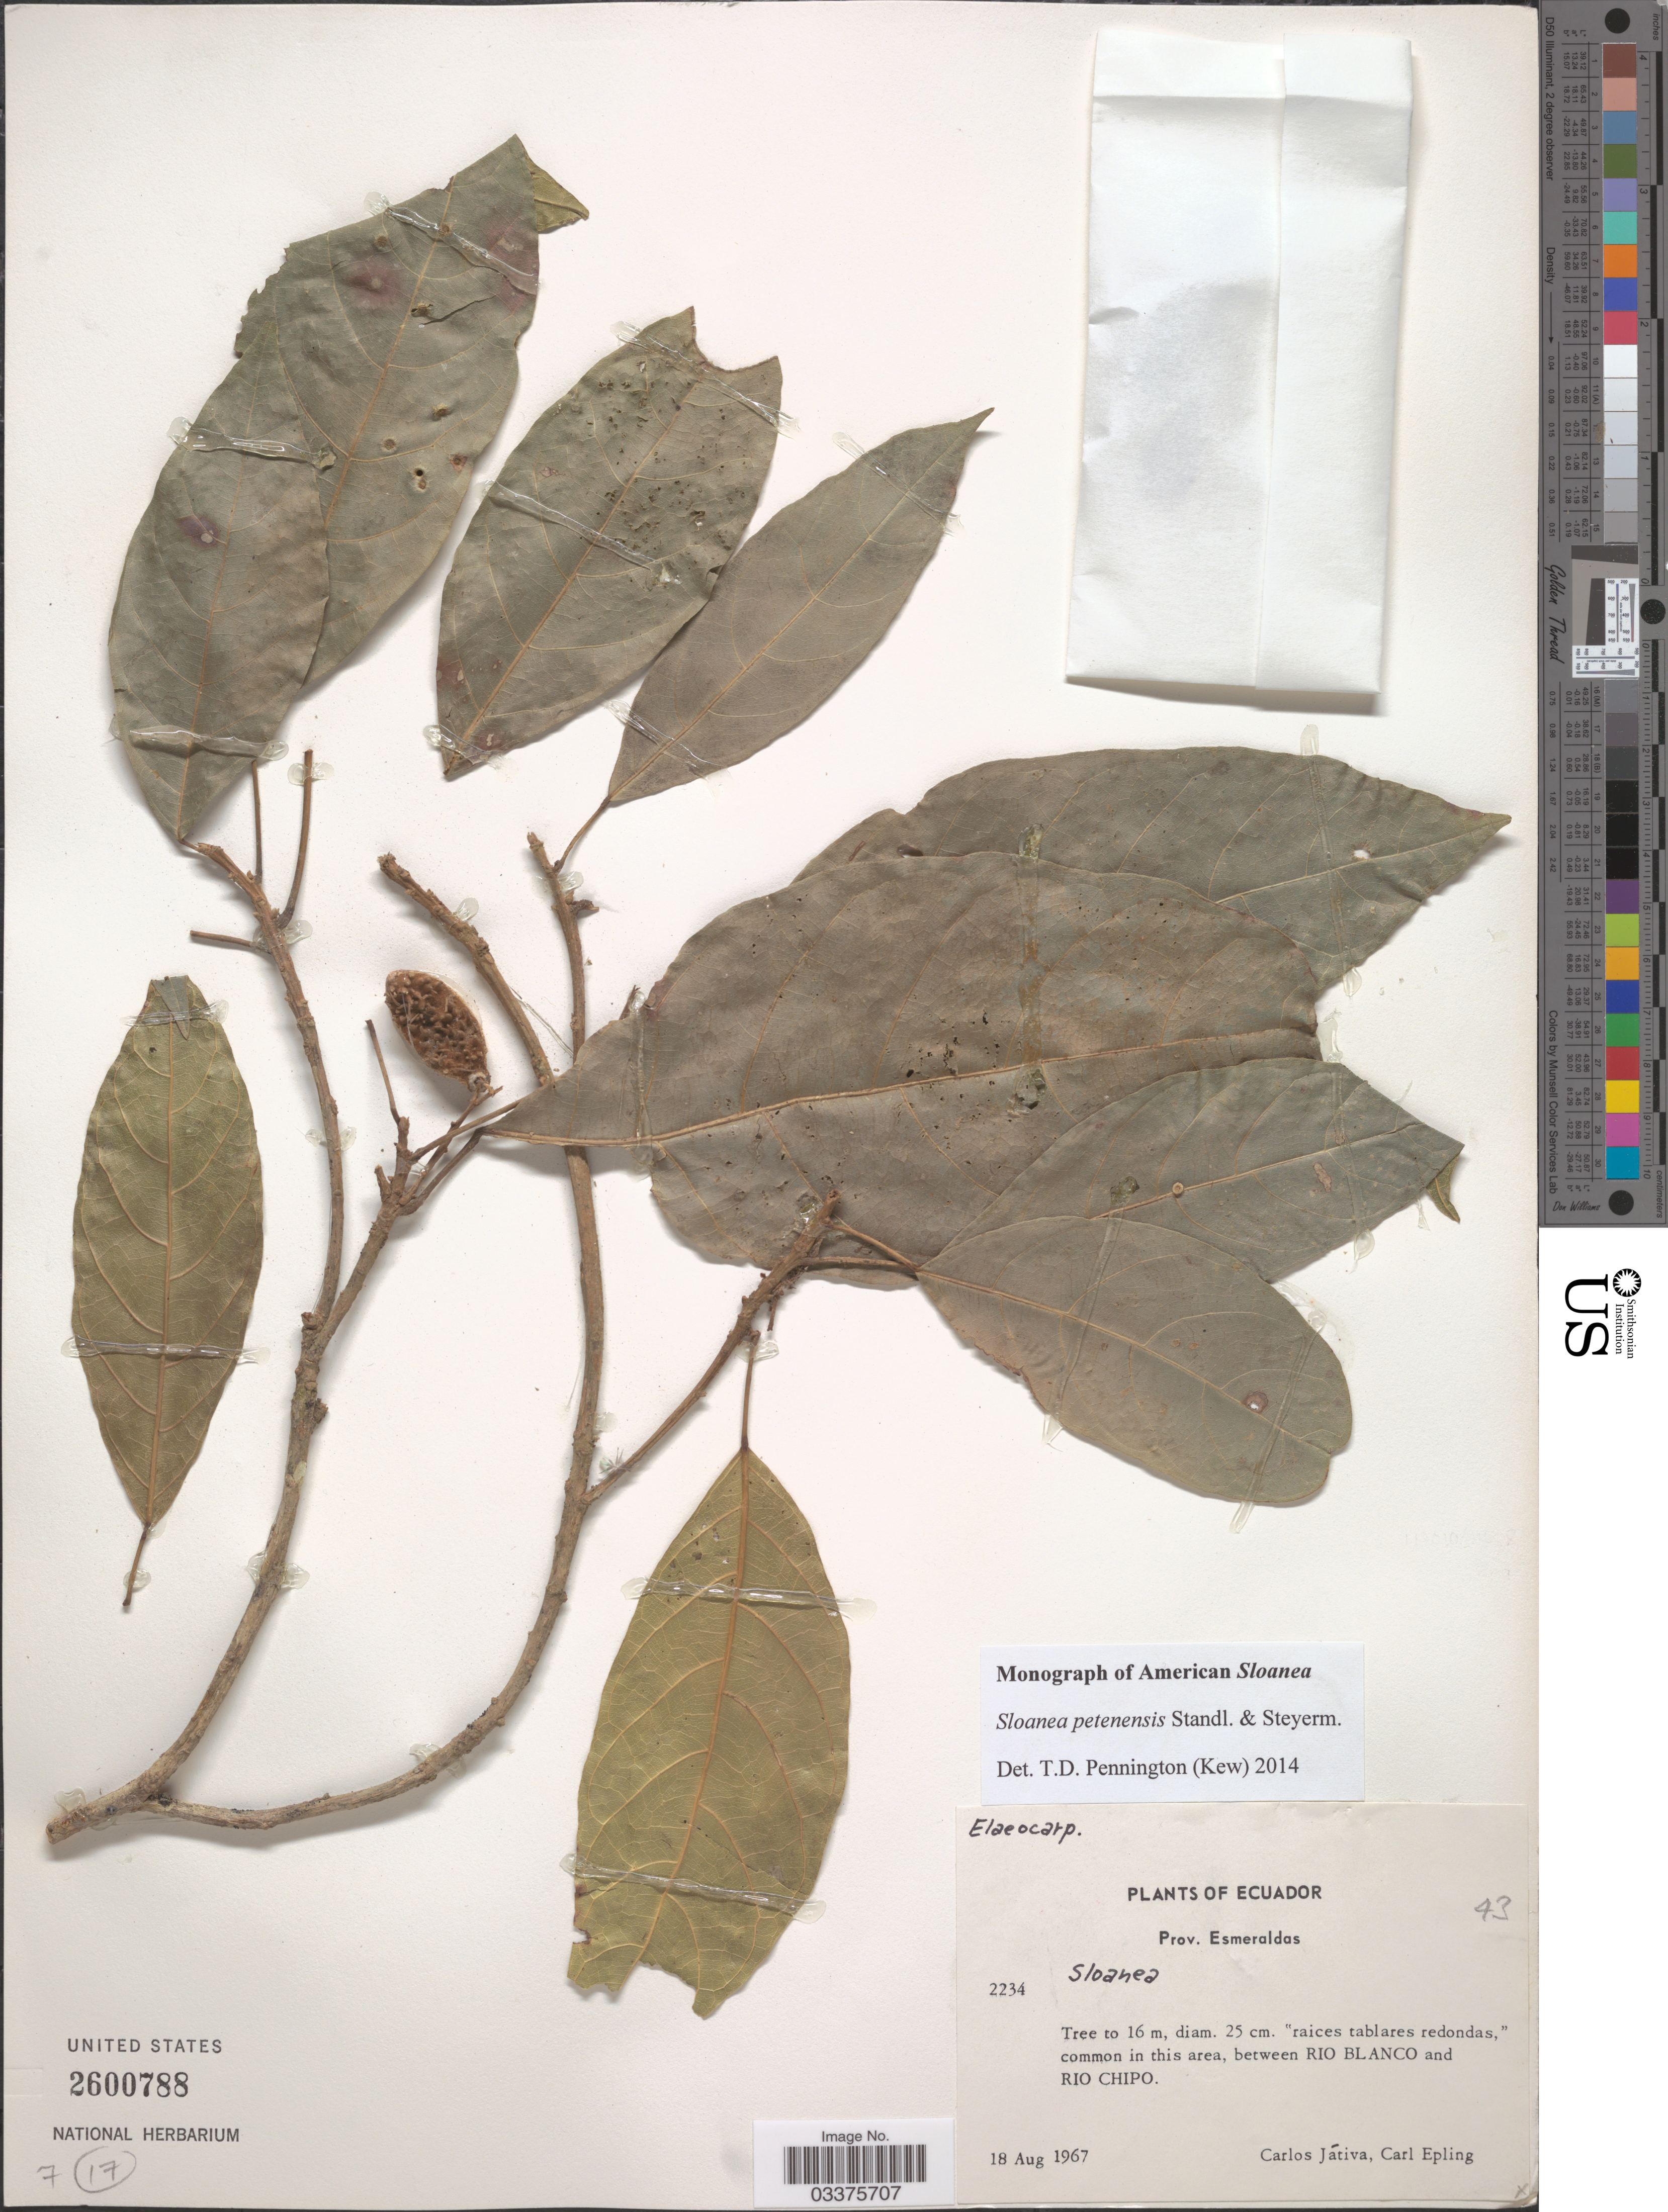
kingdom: Plantae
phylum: Tracheophyta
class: Magnoliopsida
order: Oxalidales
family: Elaeocarpaceae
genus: Sloanea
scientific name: Sloanea petenensis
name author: Standl. & Steyerm.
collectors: C. D. Játiva & C. C. Epling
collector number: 2234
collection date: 1967-08-18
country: Ecuador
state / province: Esmeraldas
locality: Between Rio Blanco and Rio Chipo.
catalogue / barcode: US 2600788